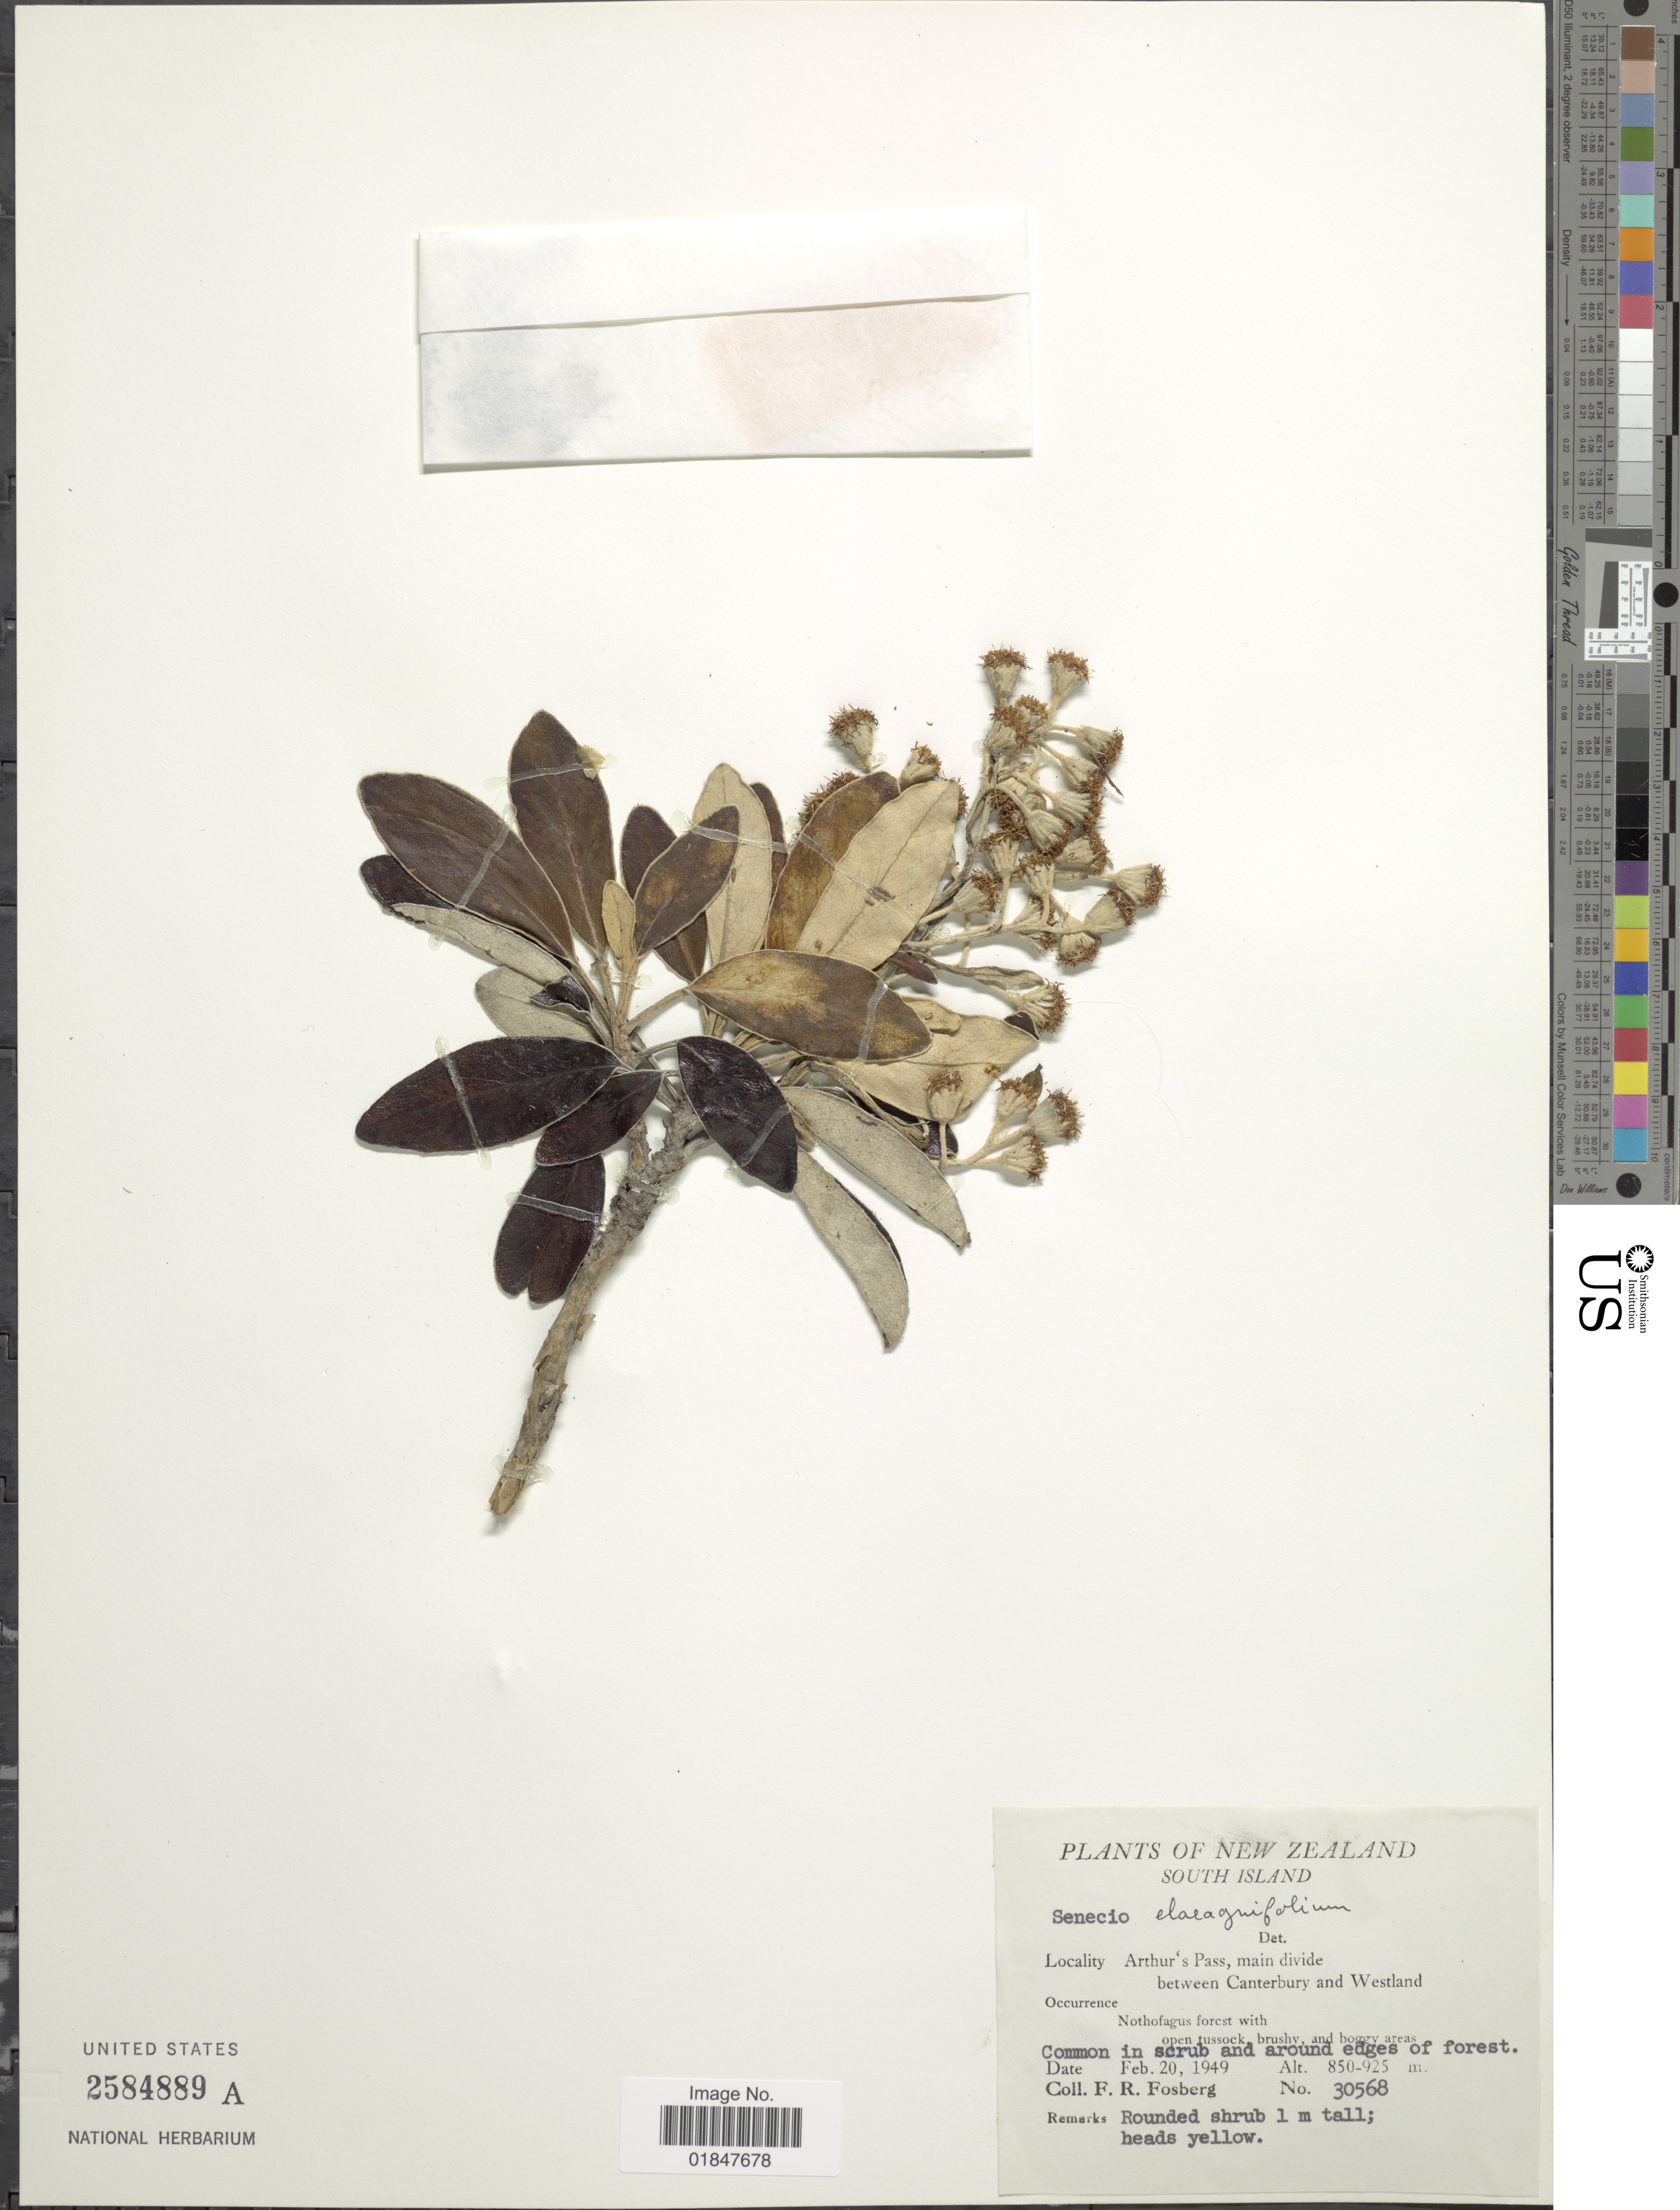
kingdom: Plantae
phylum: Tracheophyta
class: Magnoliopsida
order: Asterales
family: Asteraceae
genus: Brachyglottis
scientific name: Brachyglottis elaeagnifolia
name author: (Hook. f.) B. Nord.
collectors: F. R. Fosberg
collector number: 30568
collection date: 1949-02-20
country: New Zealand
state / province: Canterbury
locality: South Island, Arthur's Pass, main divide between Canterbury and Westland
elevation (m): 850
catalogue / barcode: US 2584889A